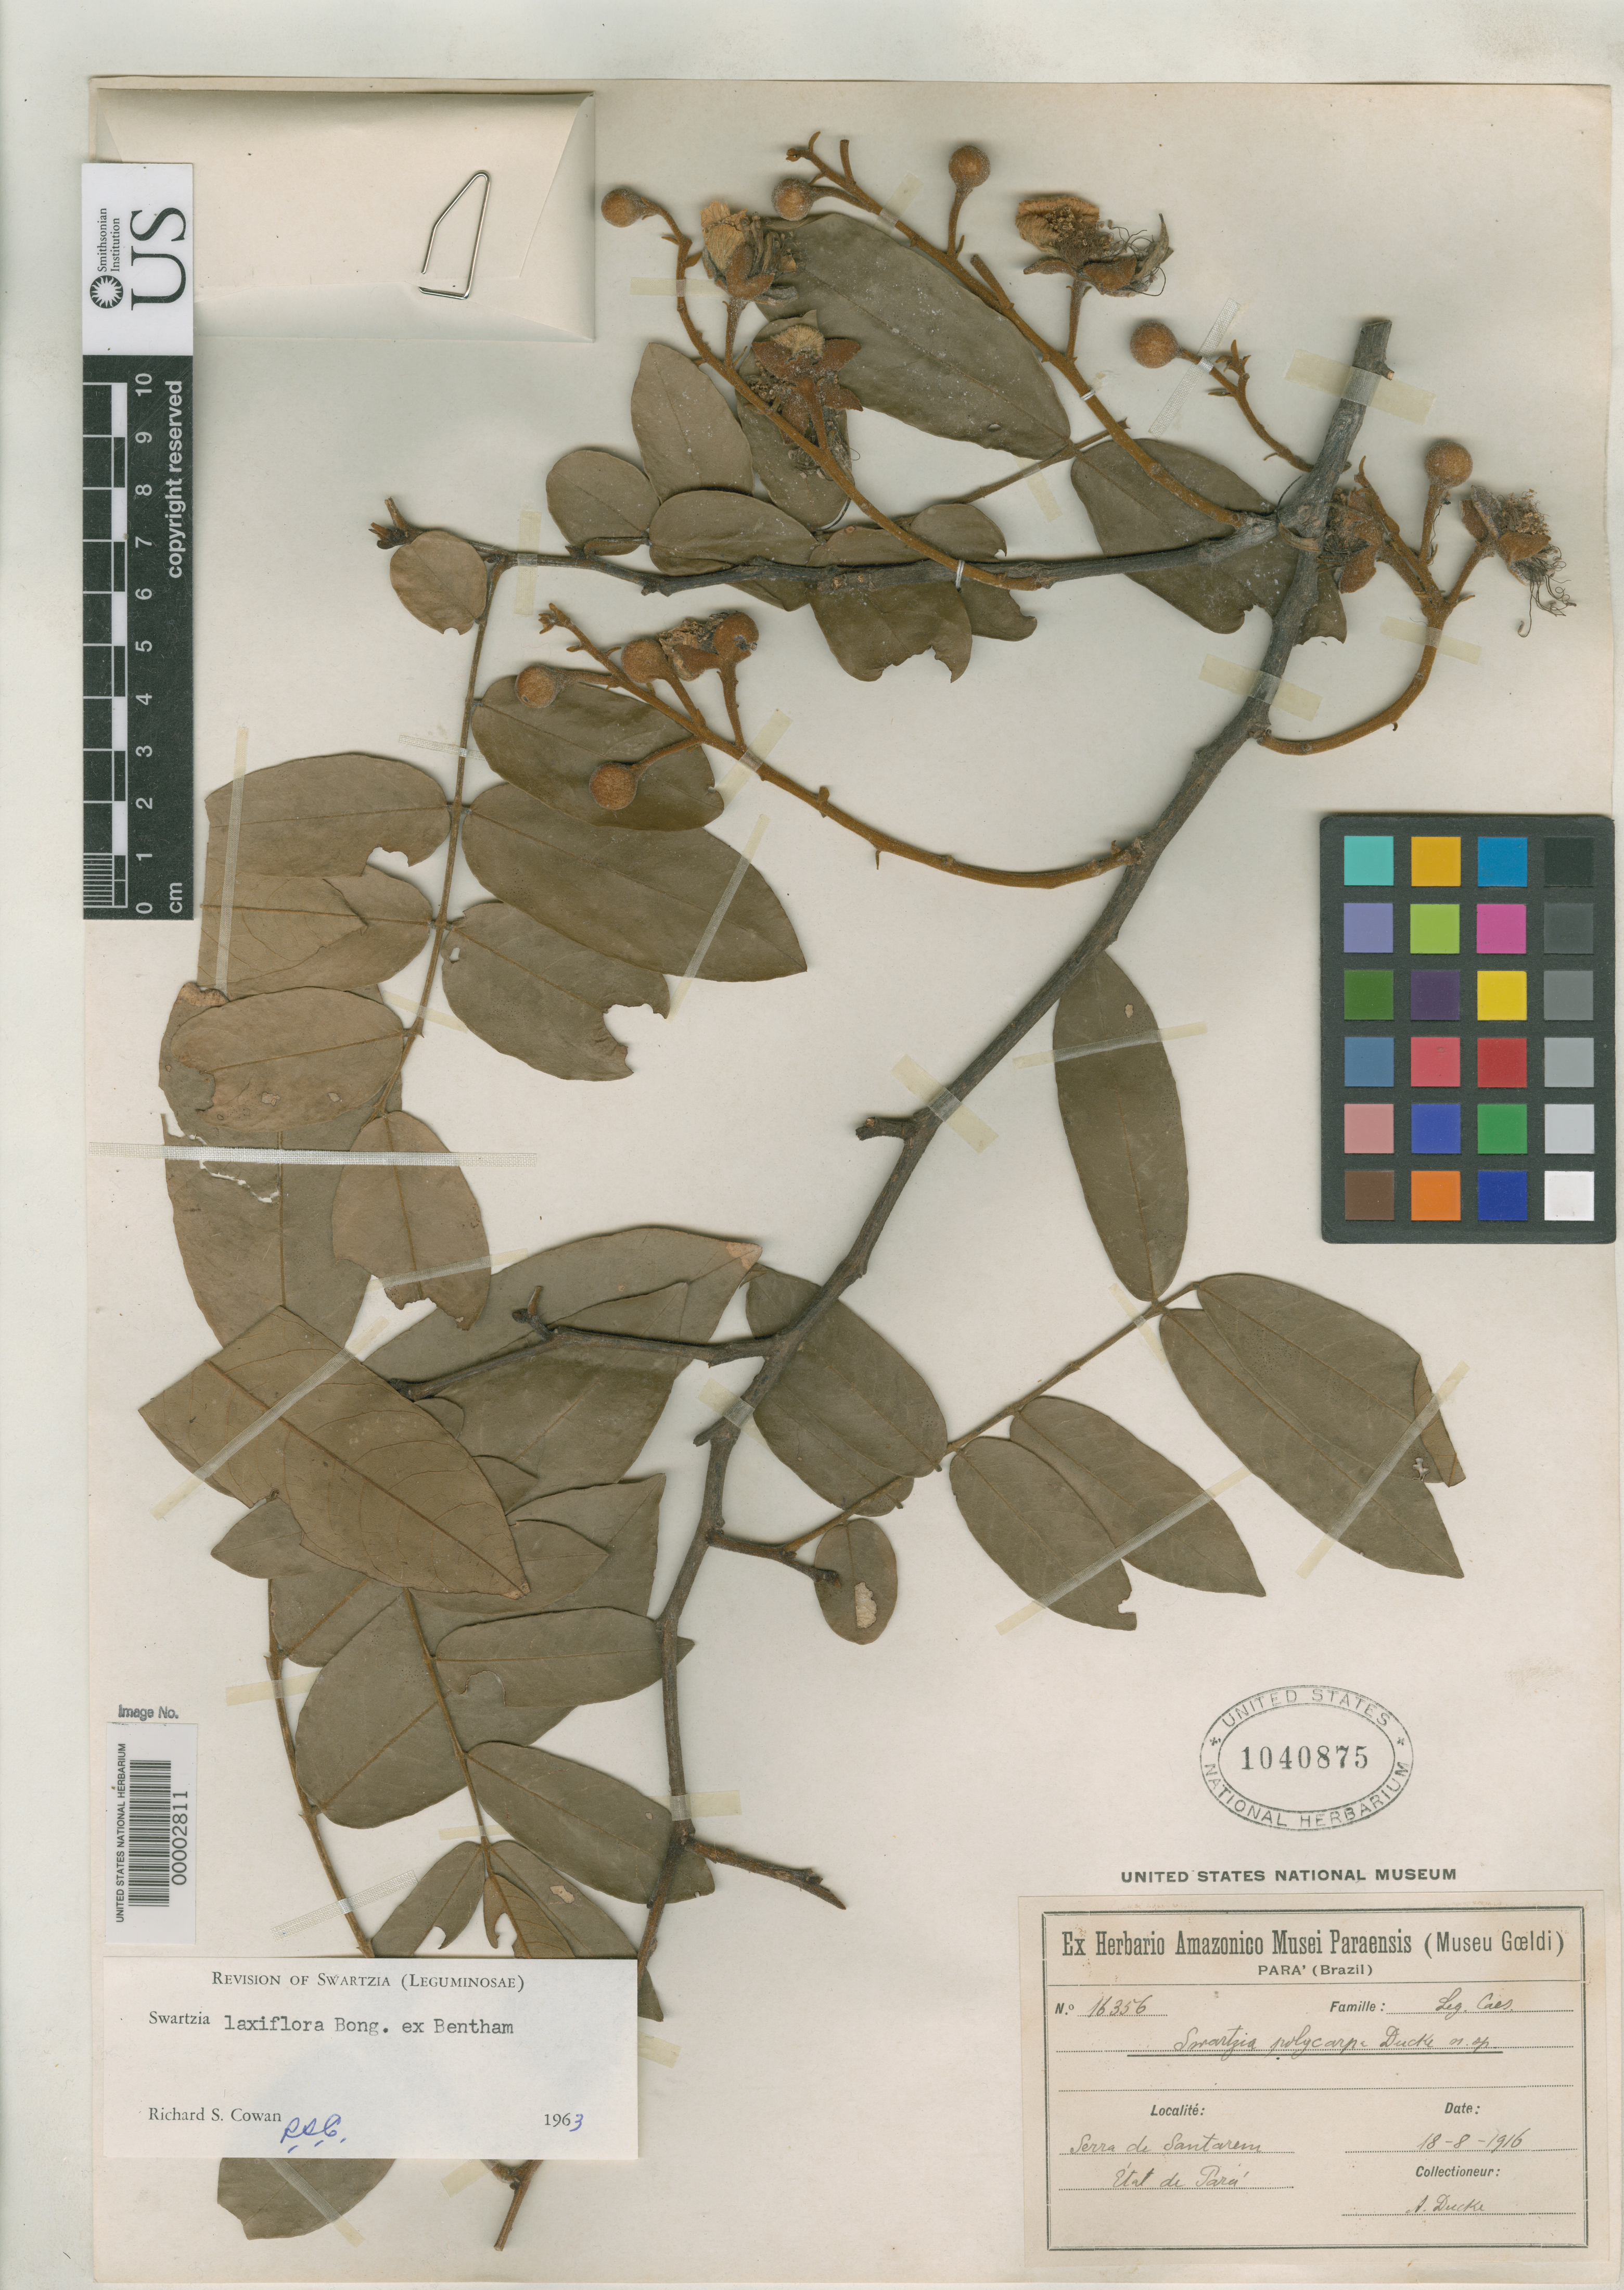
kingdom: Plantae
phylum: Tracheophyta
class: Magnoliopsida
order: Fabales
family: Fabaceae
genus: Swartzia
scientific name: Swartzia polycarpa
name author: Ducke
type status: Isosyntype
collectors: A. Ducke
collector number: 16356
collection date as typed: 18 Aug 1916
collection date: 1916-08-18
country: Brazil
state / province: Pará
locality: Serra de Santarem.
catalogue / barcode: US 1040875